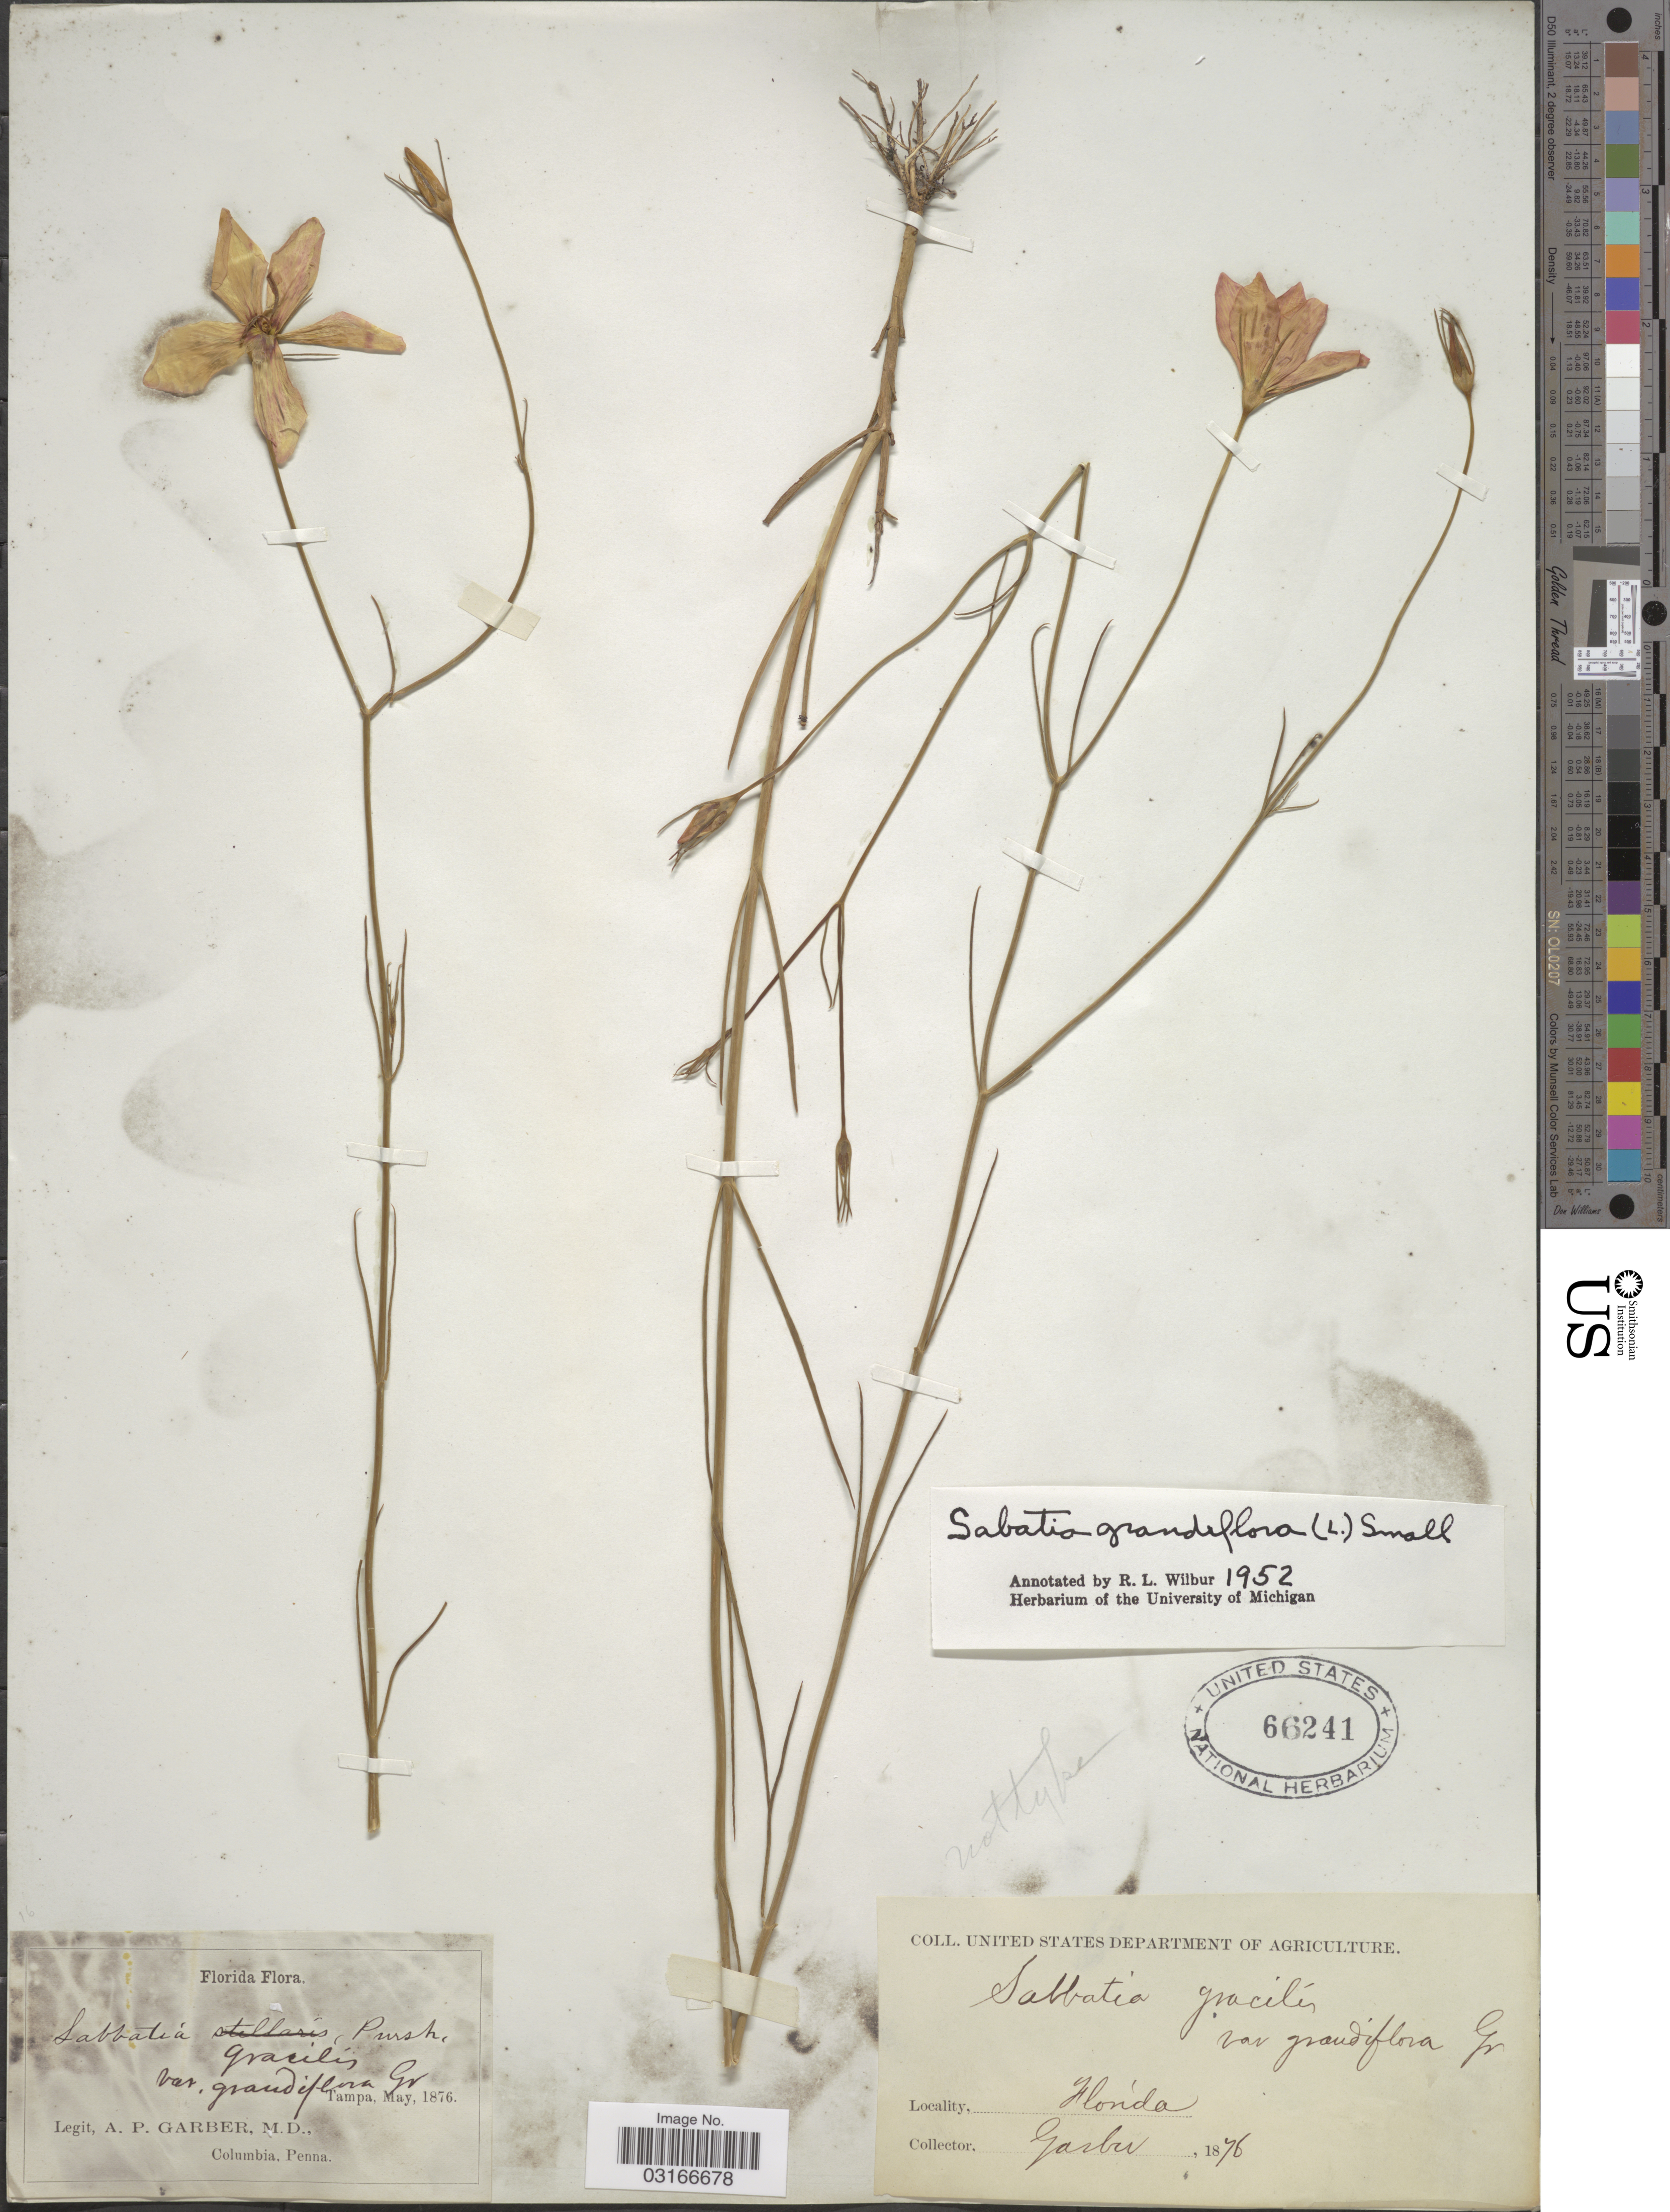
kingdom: Plantae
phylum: Tracheophyta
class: Magnoliopsida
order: Gentianales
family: Gentianaceae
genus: Sabatia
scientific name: Sabatia grandiflora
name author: (A. Gray) Small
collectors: A. P. Garber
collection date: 1876-05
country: United States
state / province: Florida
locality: Tampa.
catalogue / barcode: US 66241